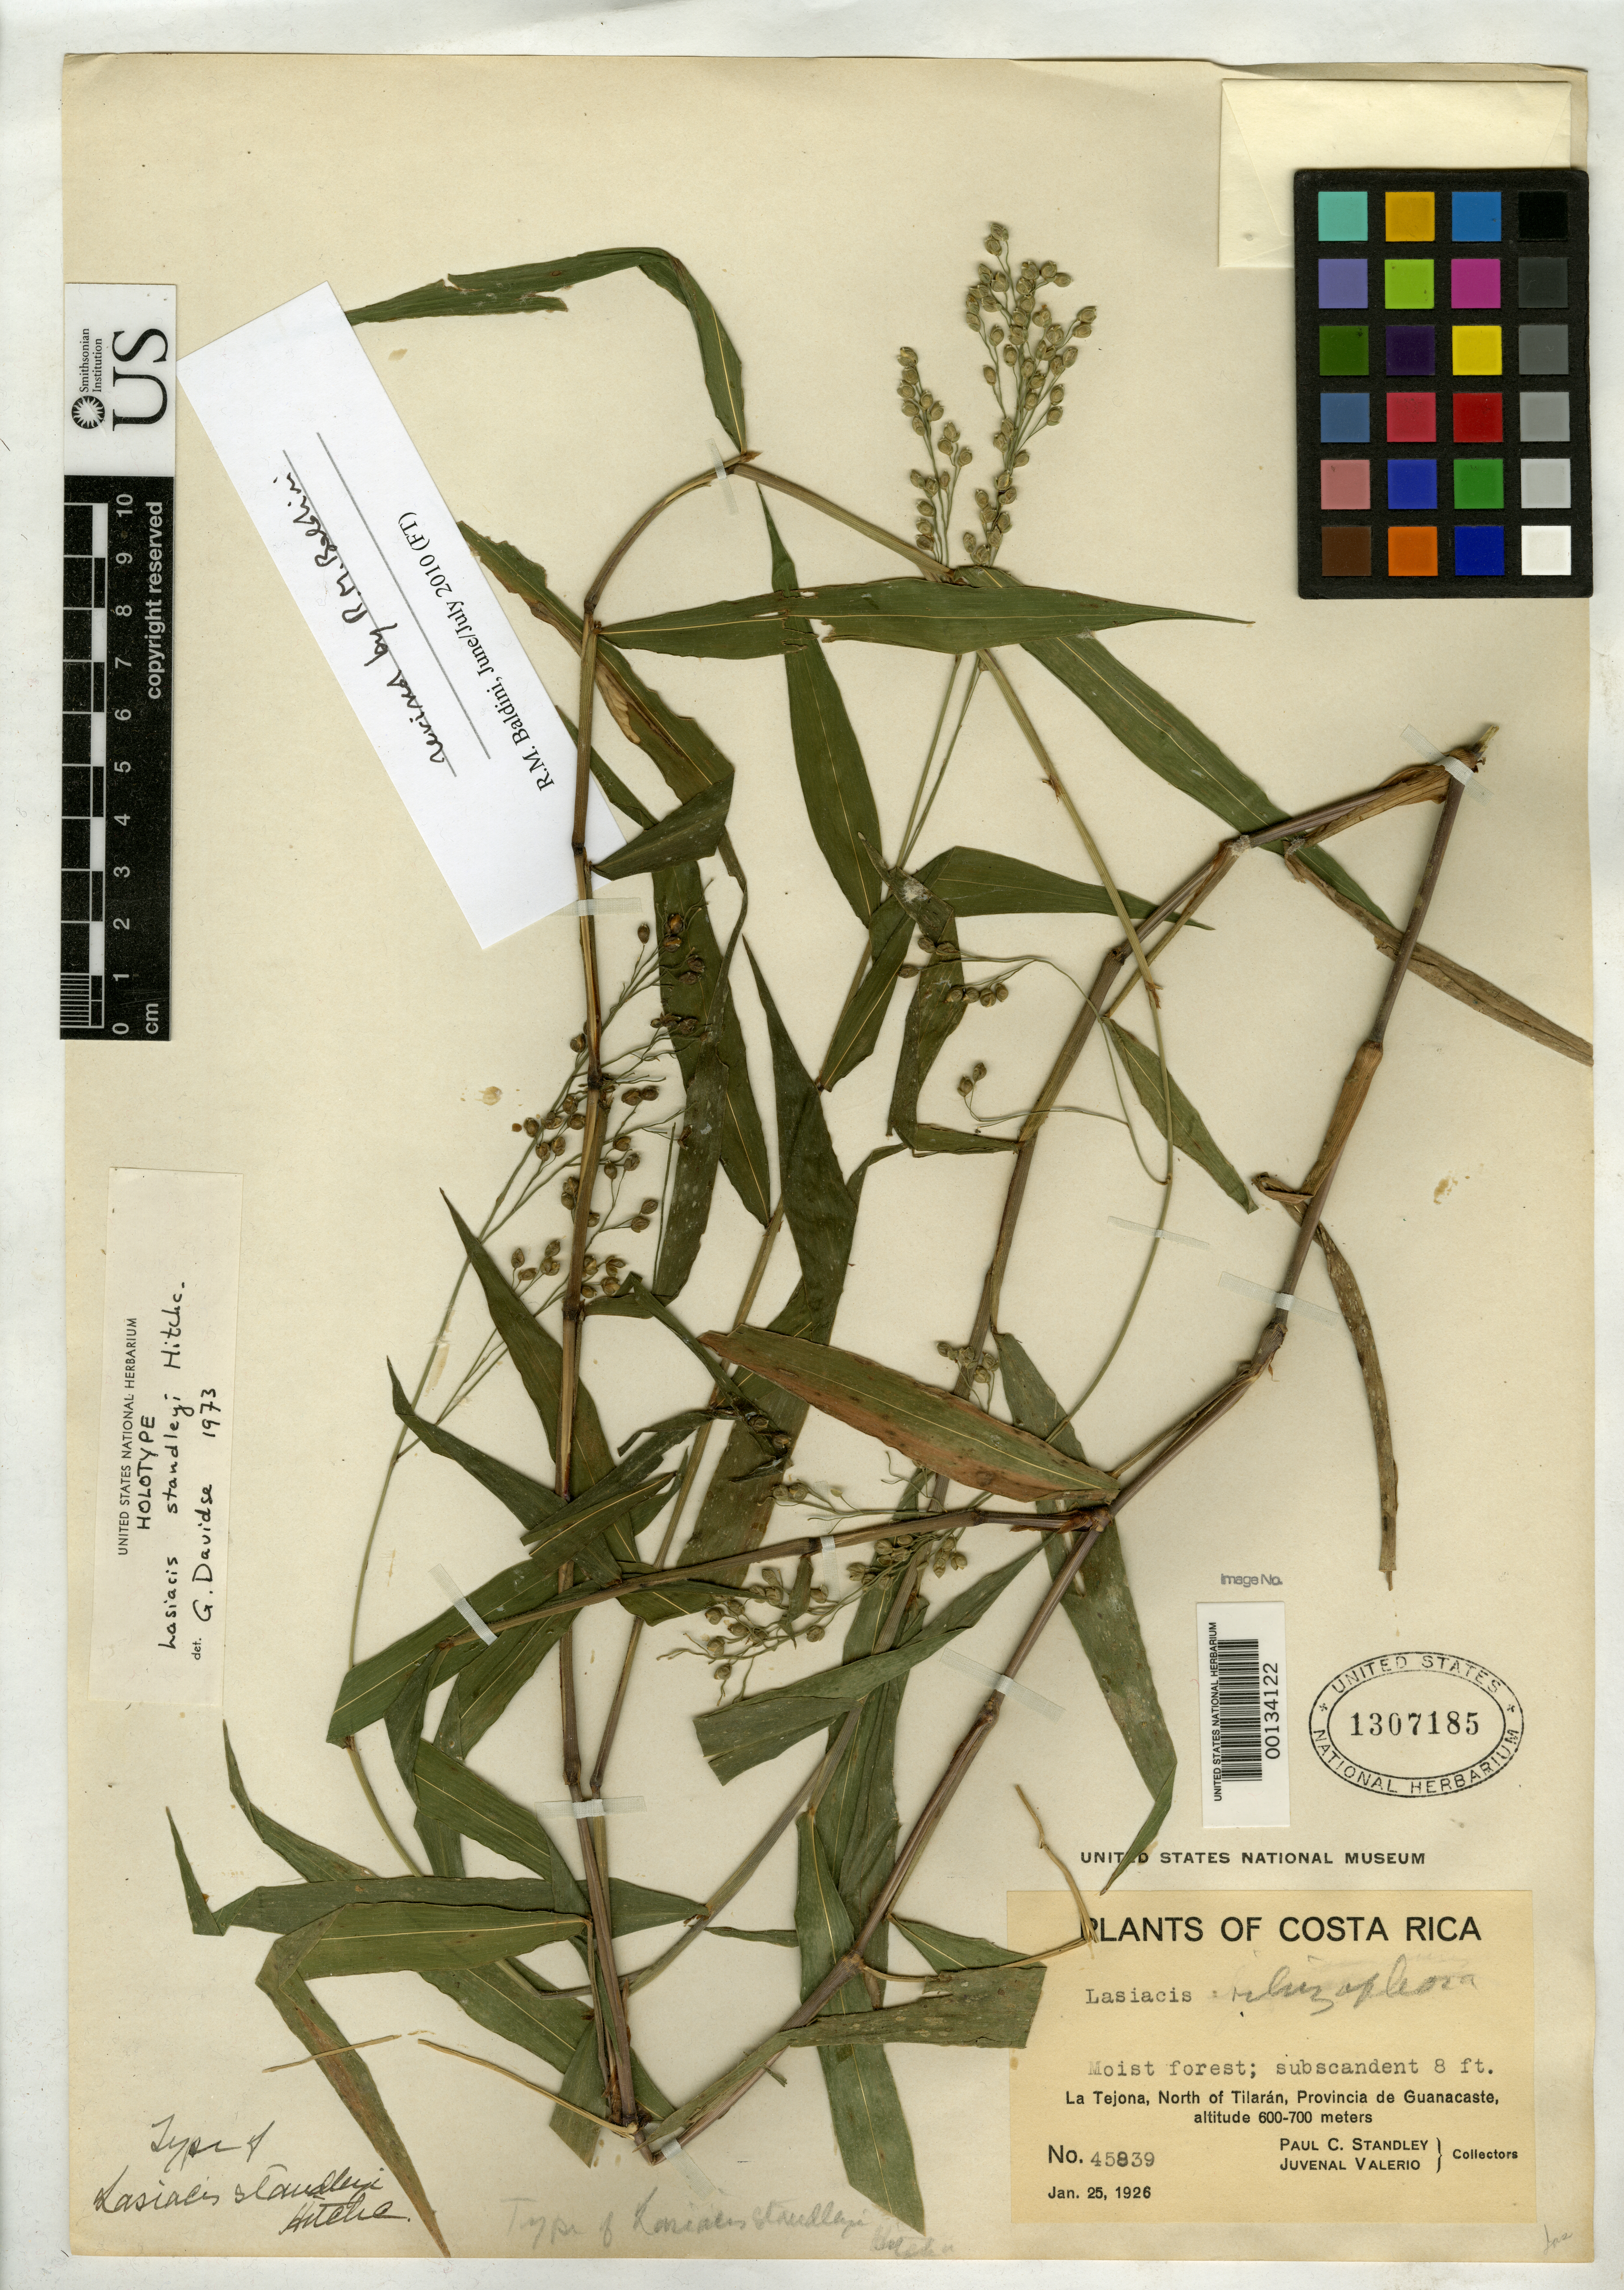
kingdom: Plantae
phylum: Tracheophyta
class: Liliopsida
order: Poales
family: Poaceae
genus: Lasiacis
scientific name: Lasiacis standleyi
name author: Hitchc.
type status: Holotype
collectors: P. C. Standley & J. Valerio R.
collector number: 45839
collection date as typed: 25 Jan 1926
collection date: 1926-01-25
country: Costa Rica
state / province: Guanacaste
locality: La Tejona, N of Tilarán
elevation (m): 600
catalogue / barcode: US 1307185